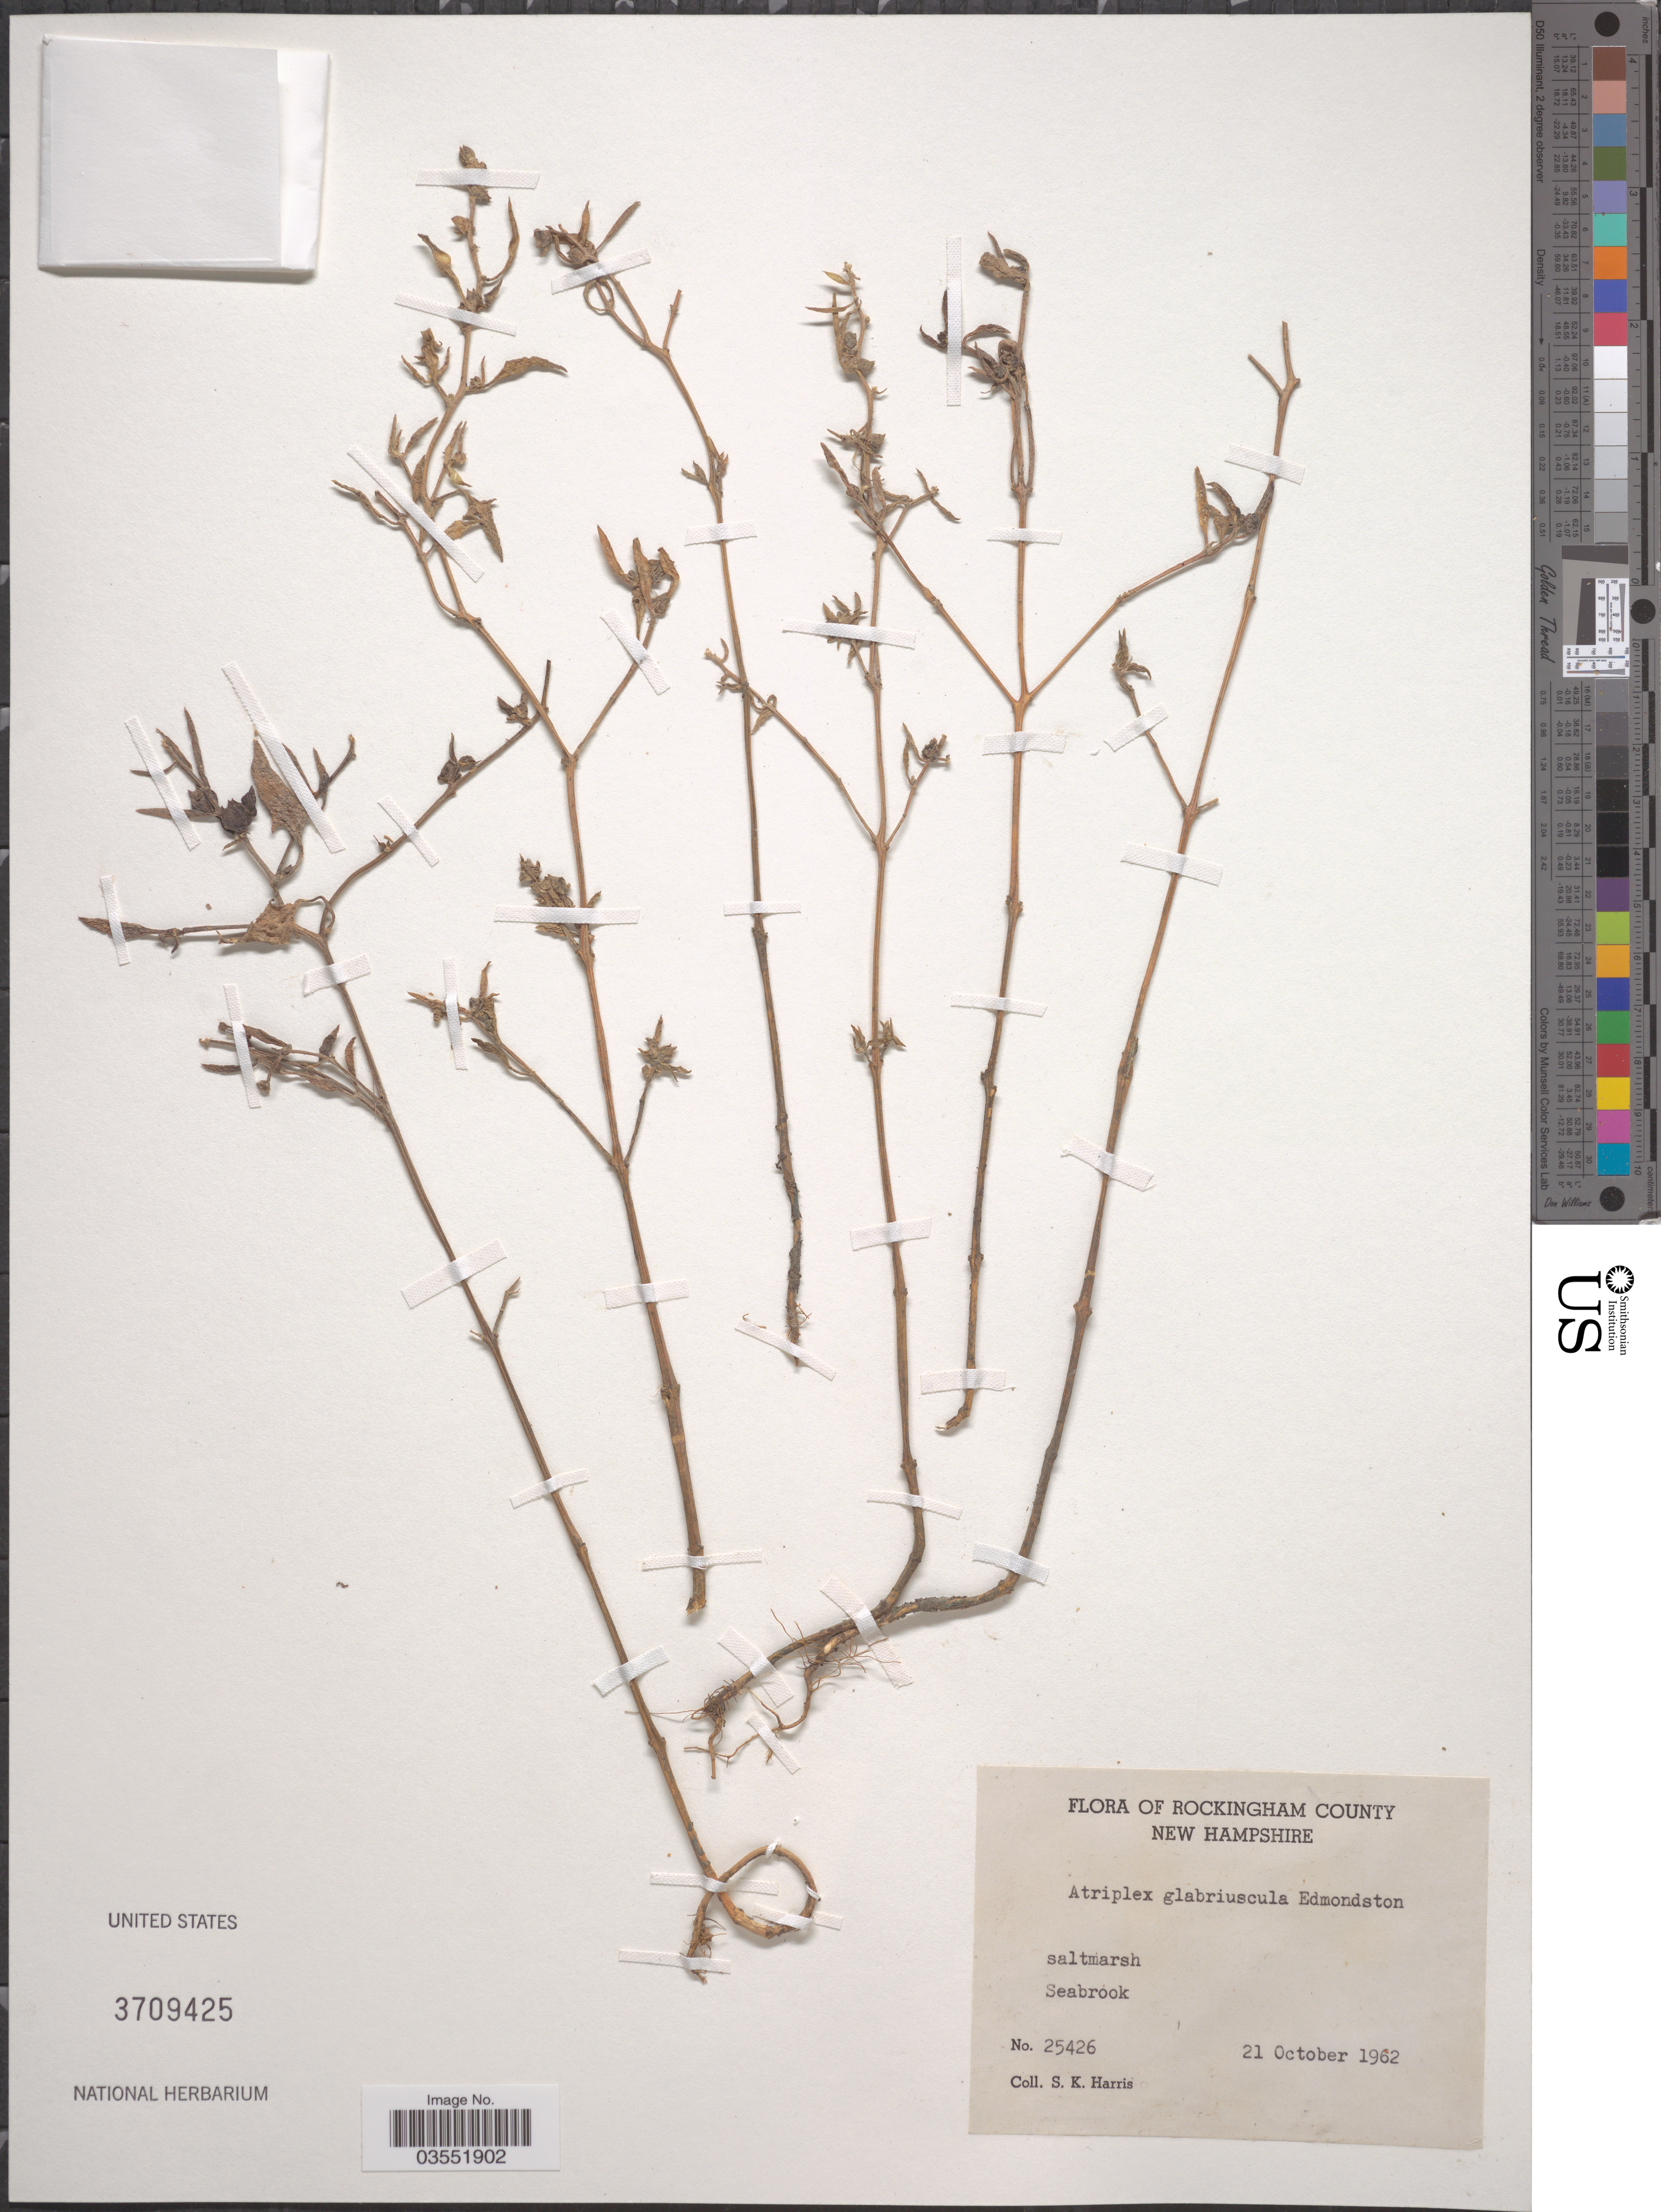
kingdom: Plantae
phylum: Tracheophyta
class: Magnoliopsida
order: Caryophyllales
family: Amaranthaceae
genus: Atriplex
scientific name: Atriplex glabriuscula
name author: Edmondston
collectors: S. K. Harris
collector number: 25426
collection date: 1962-10-21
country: United States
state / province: New Hampshire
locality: Rockingham County. Seabrook.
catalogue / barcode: US 3709425